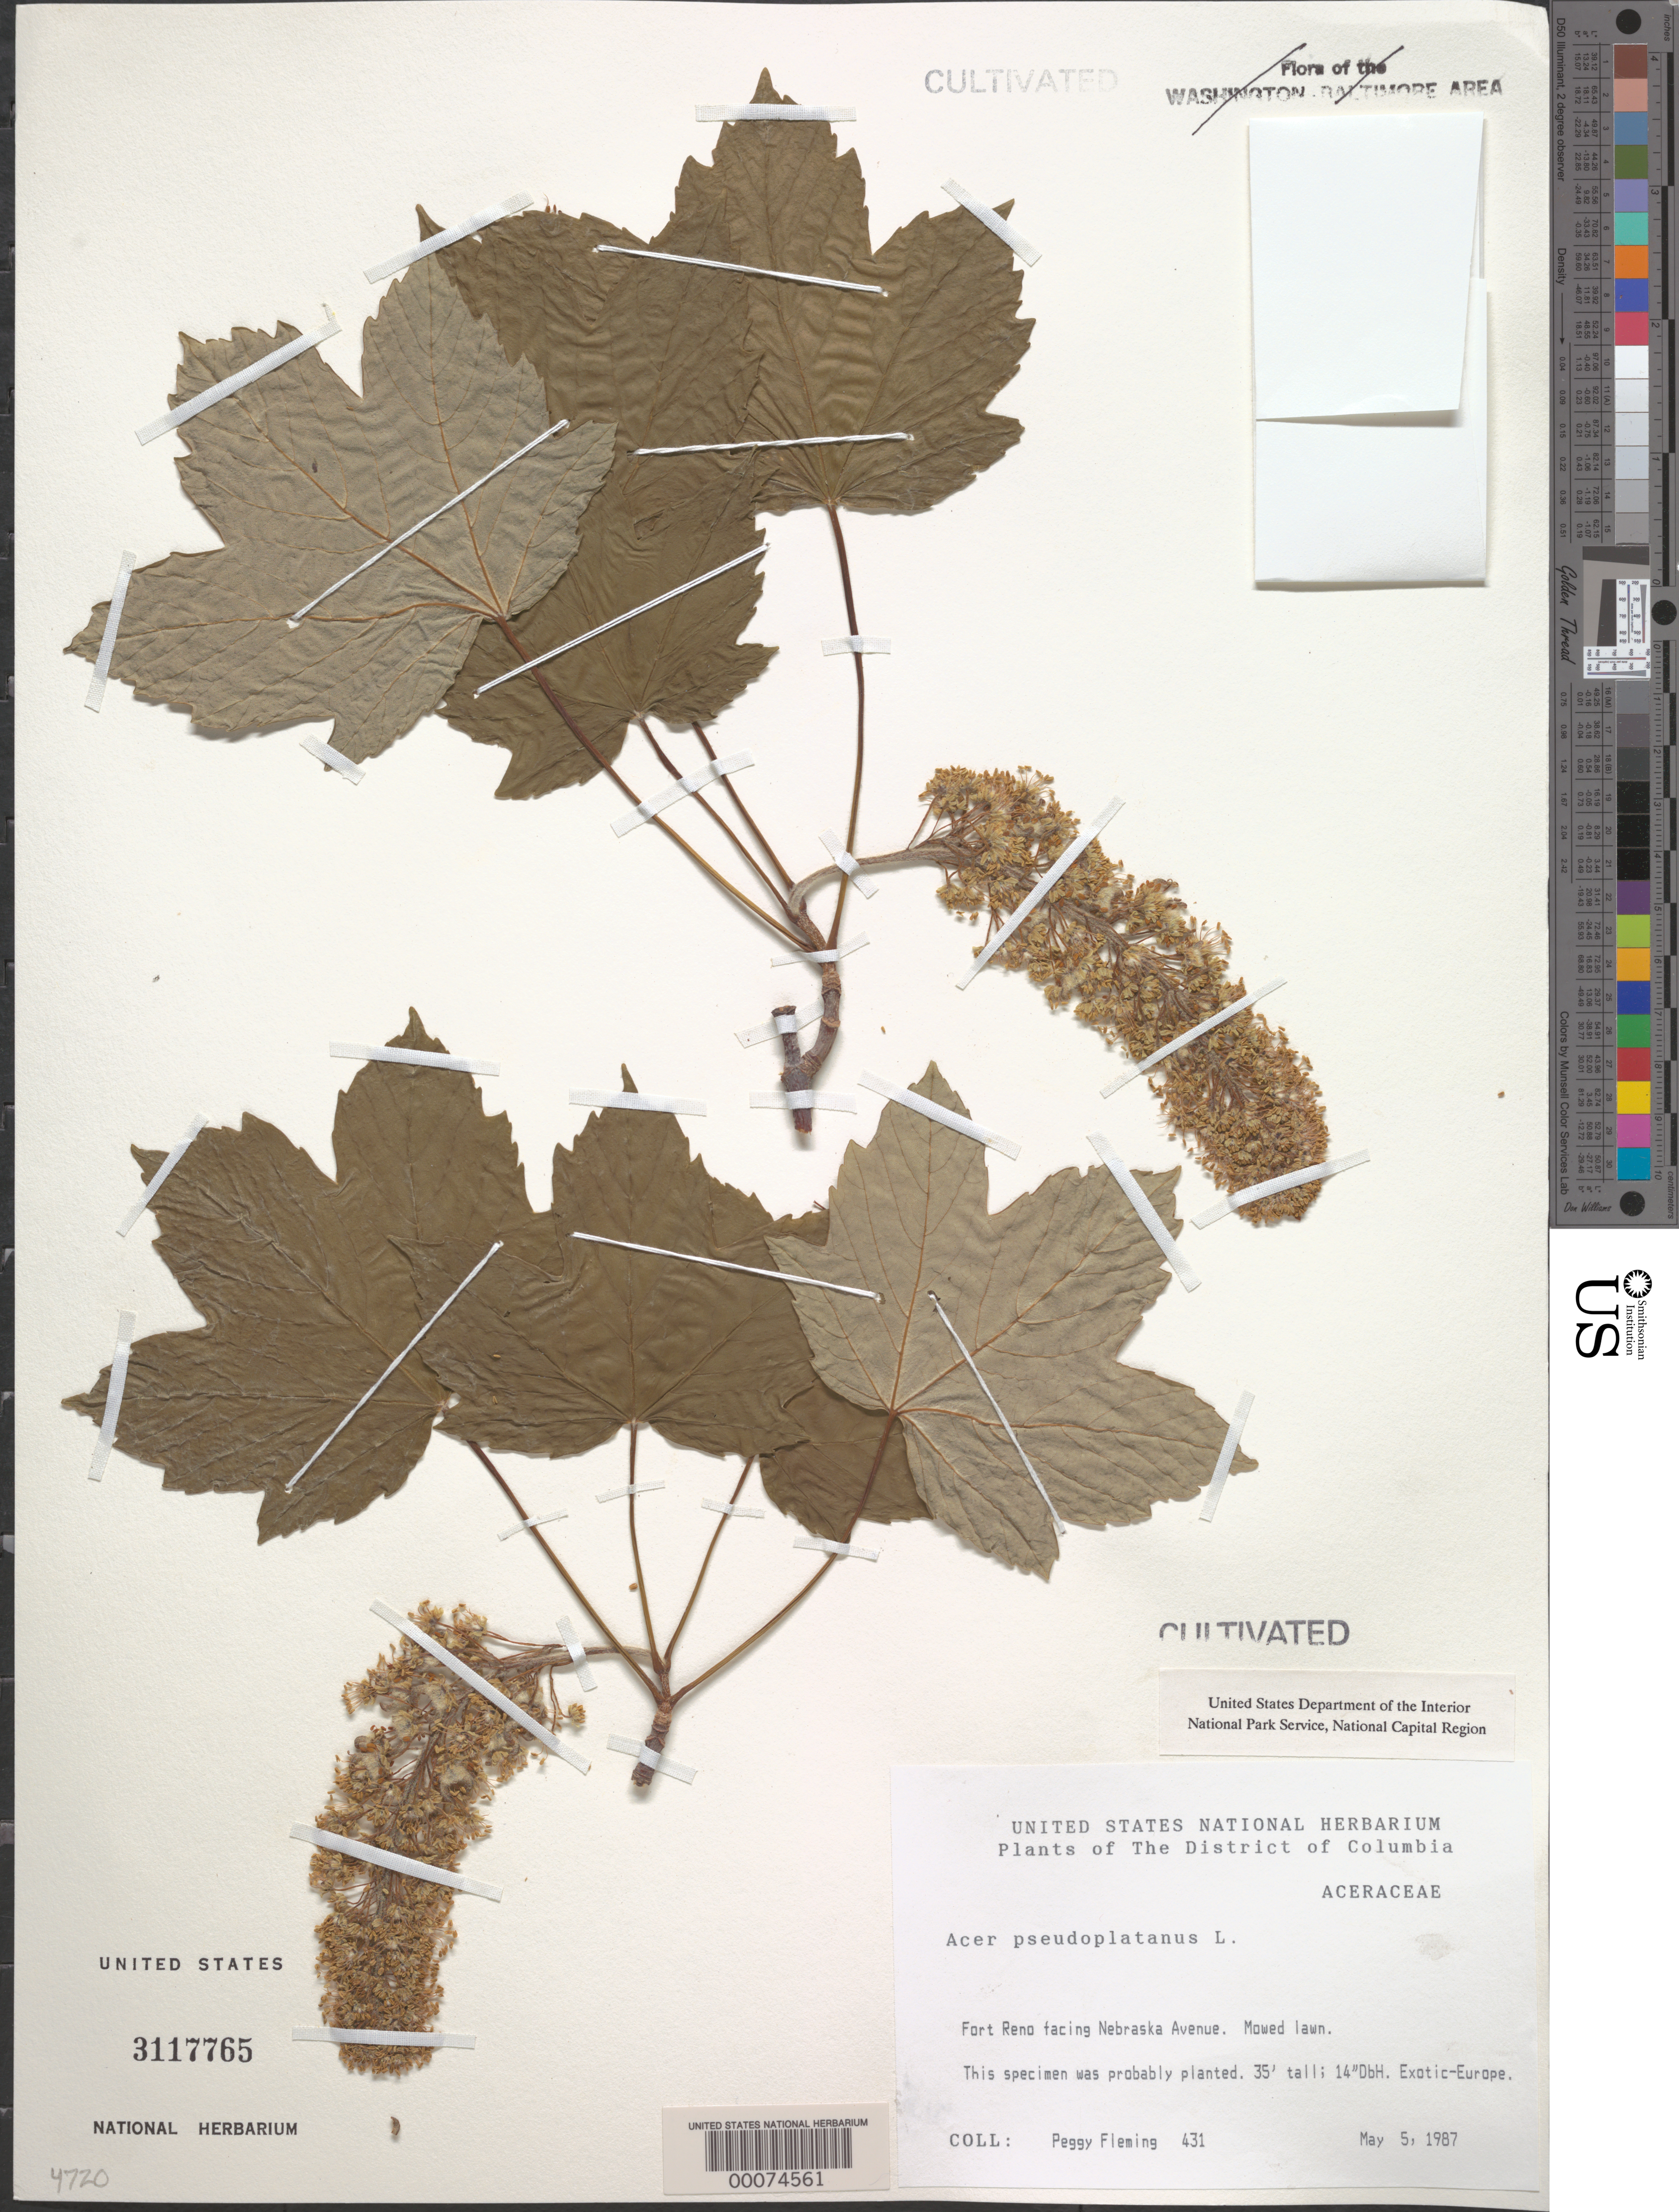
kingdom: Plantae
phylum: Tracheophyta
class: Magnoliopsida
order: Sapindales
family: Sapindaceae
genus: Acer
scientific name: Acer pseudoplatanus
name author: L.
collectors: P. Fleming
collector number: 431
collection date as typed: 05 May 1987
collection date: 1987-05-05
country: United States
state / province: District of Columbia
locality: Fort Reno facing Nebraska Avenue. Fort Reno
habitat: Mowed lawn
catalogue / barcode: US 3117765